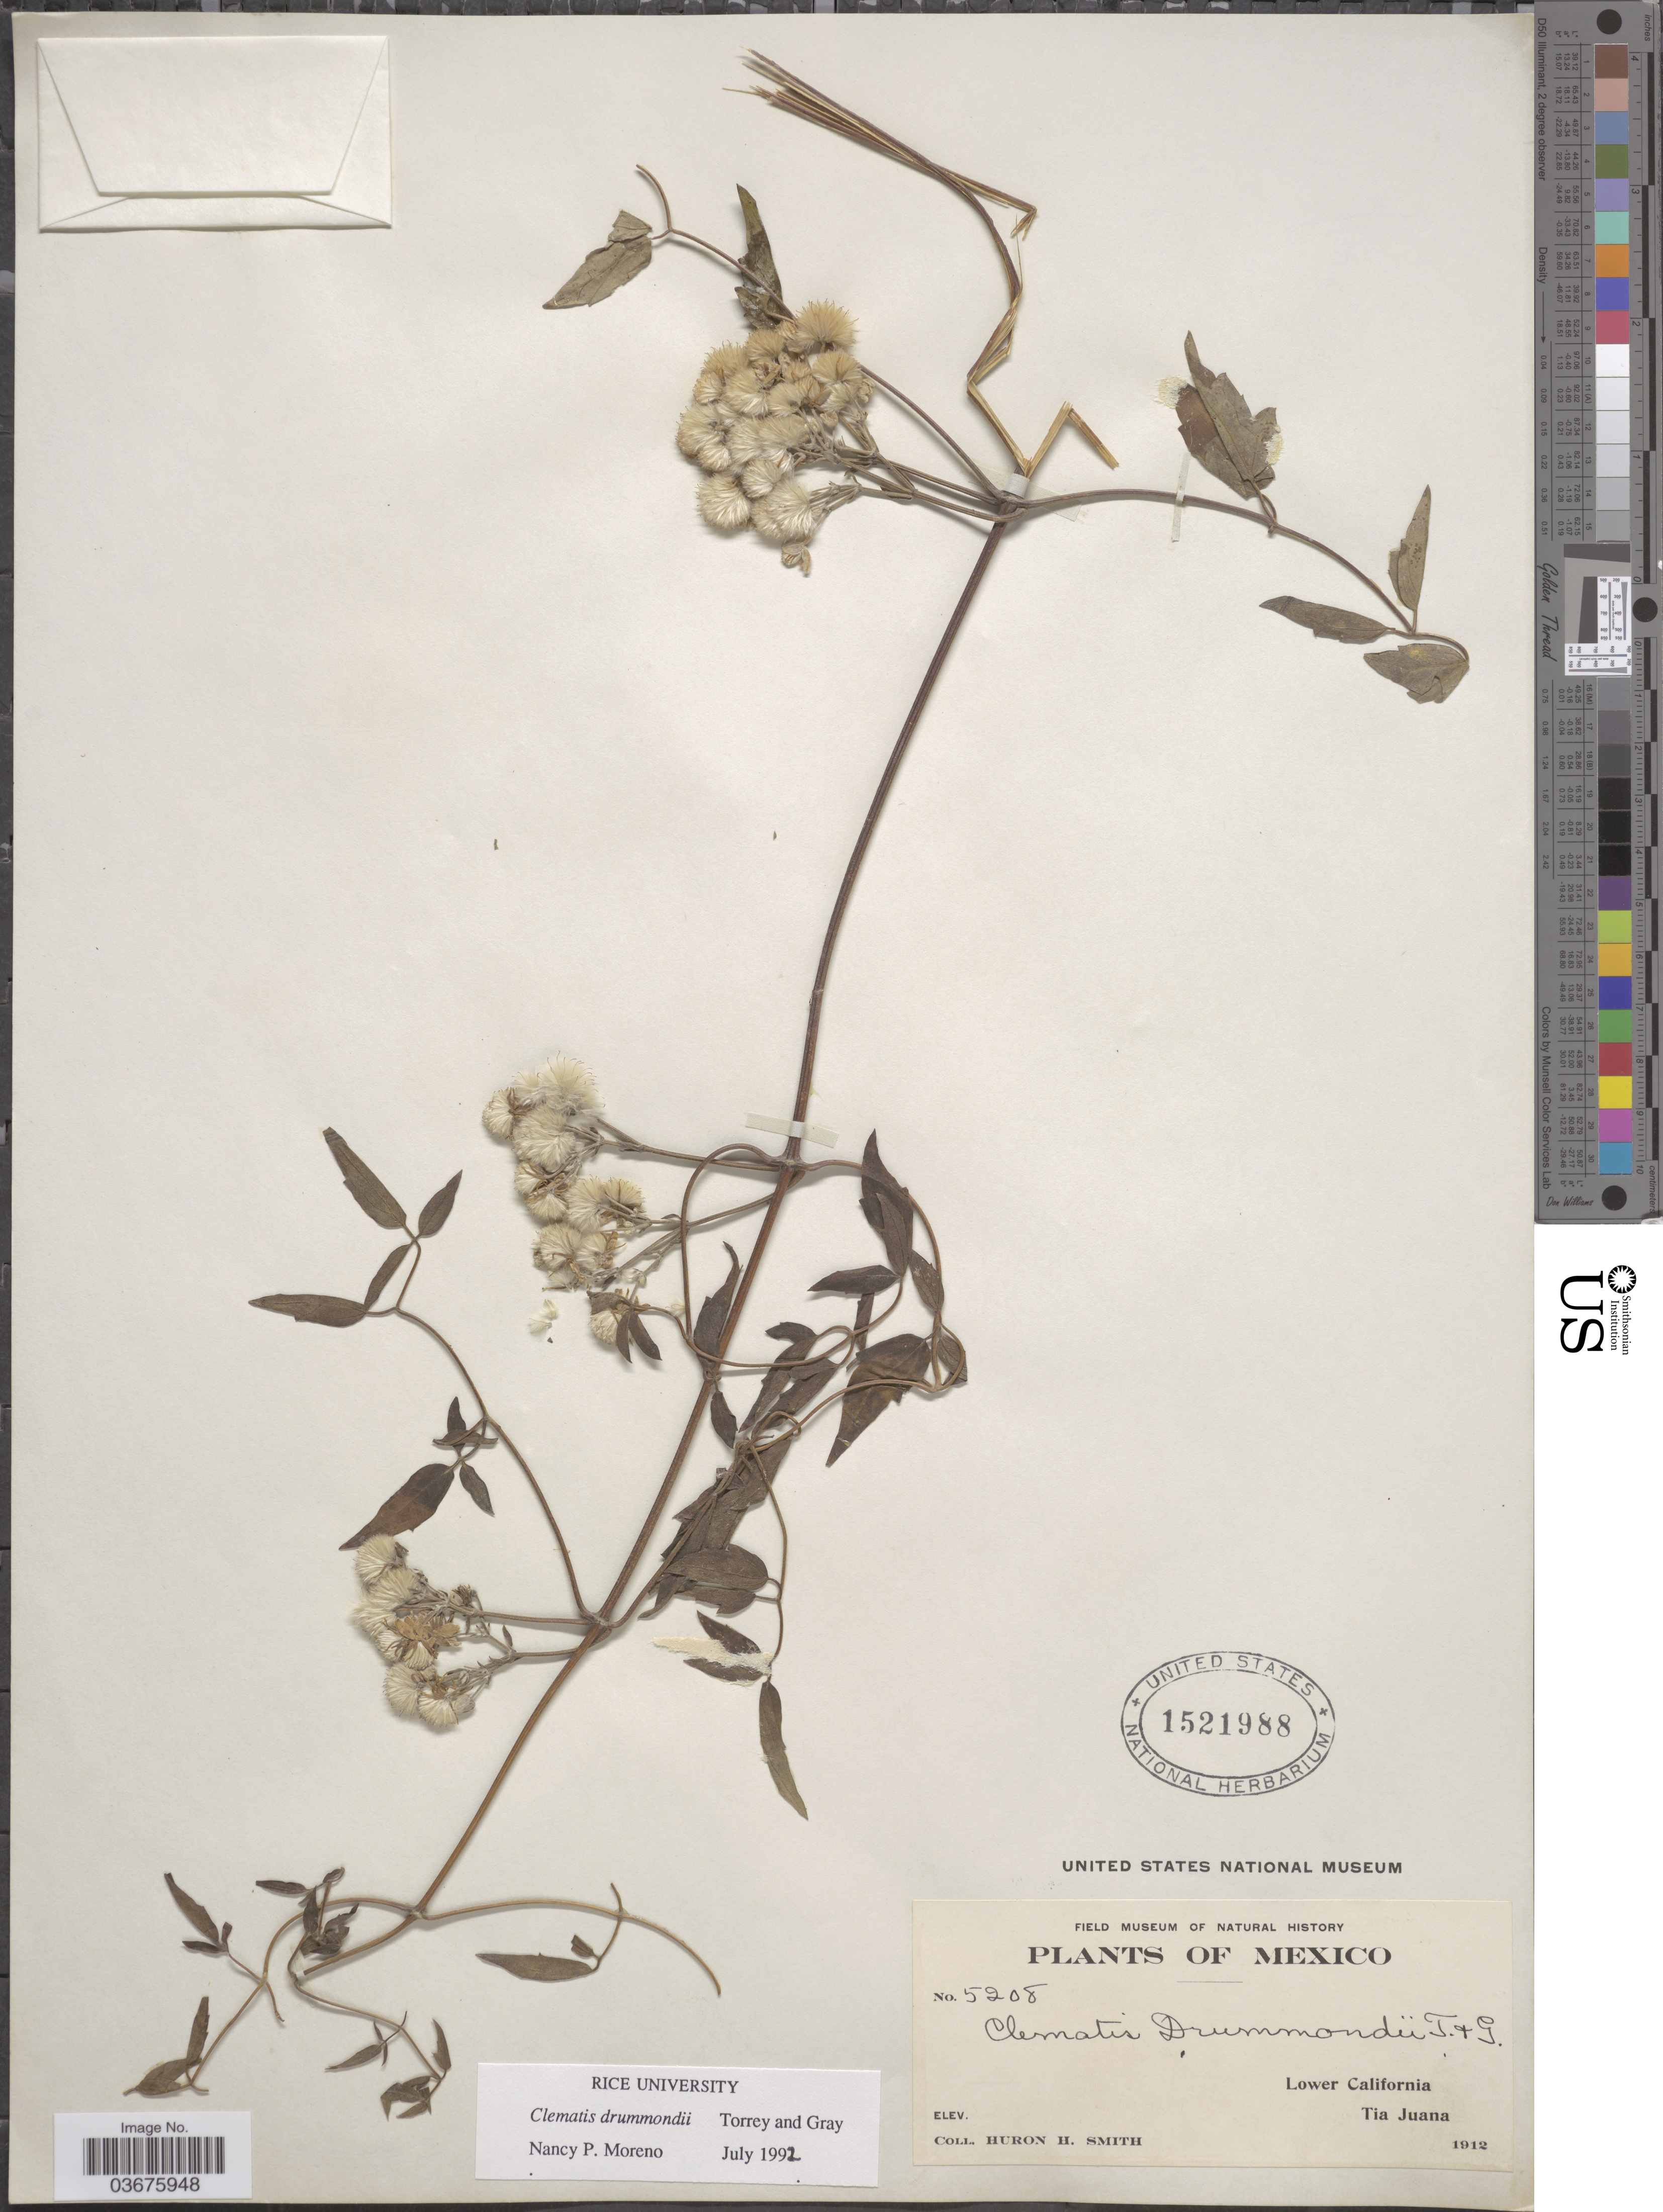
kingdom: Plantae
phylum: Tracheophyta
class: Magnoliopsida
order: Ranunculales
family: Ranunculaceae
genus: Clematis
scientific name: Clematis drummondii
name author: Torr. & A. Gray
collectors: Huron H. Smith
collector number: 5208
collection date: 1912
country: Mexico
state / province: Baja California Norte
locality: Lower California. Tia Juana.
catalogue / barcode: US 1521988